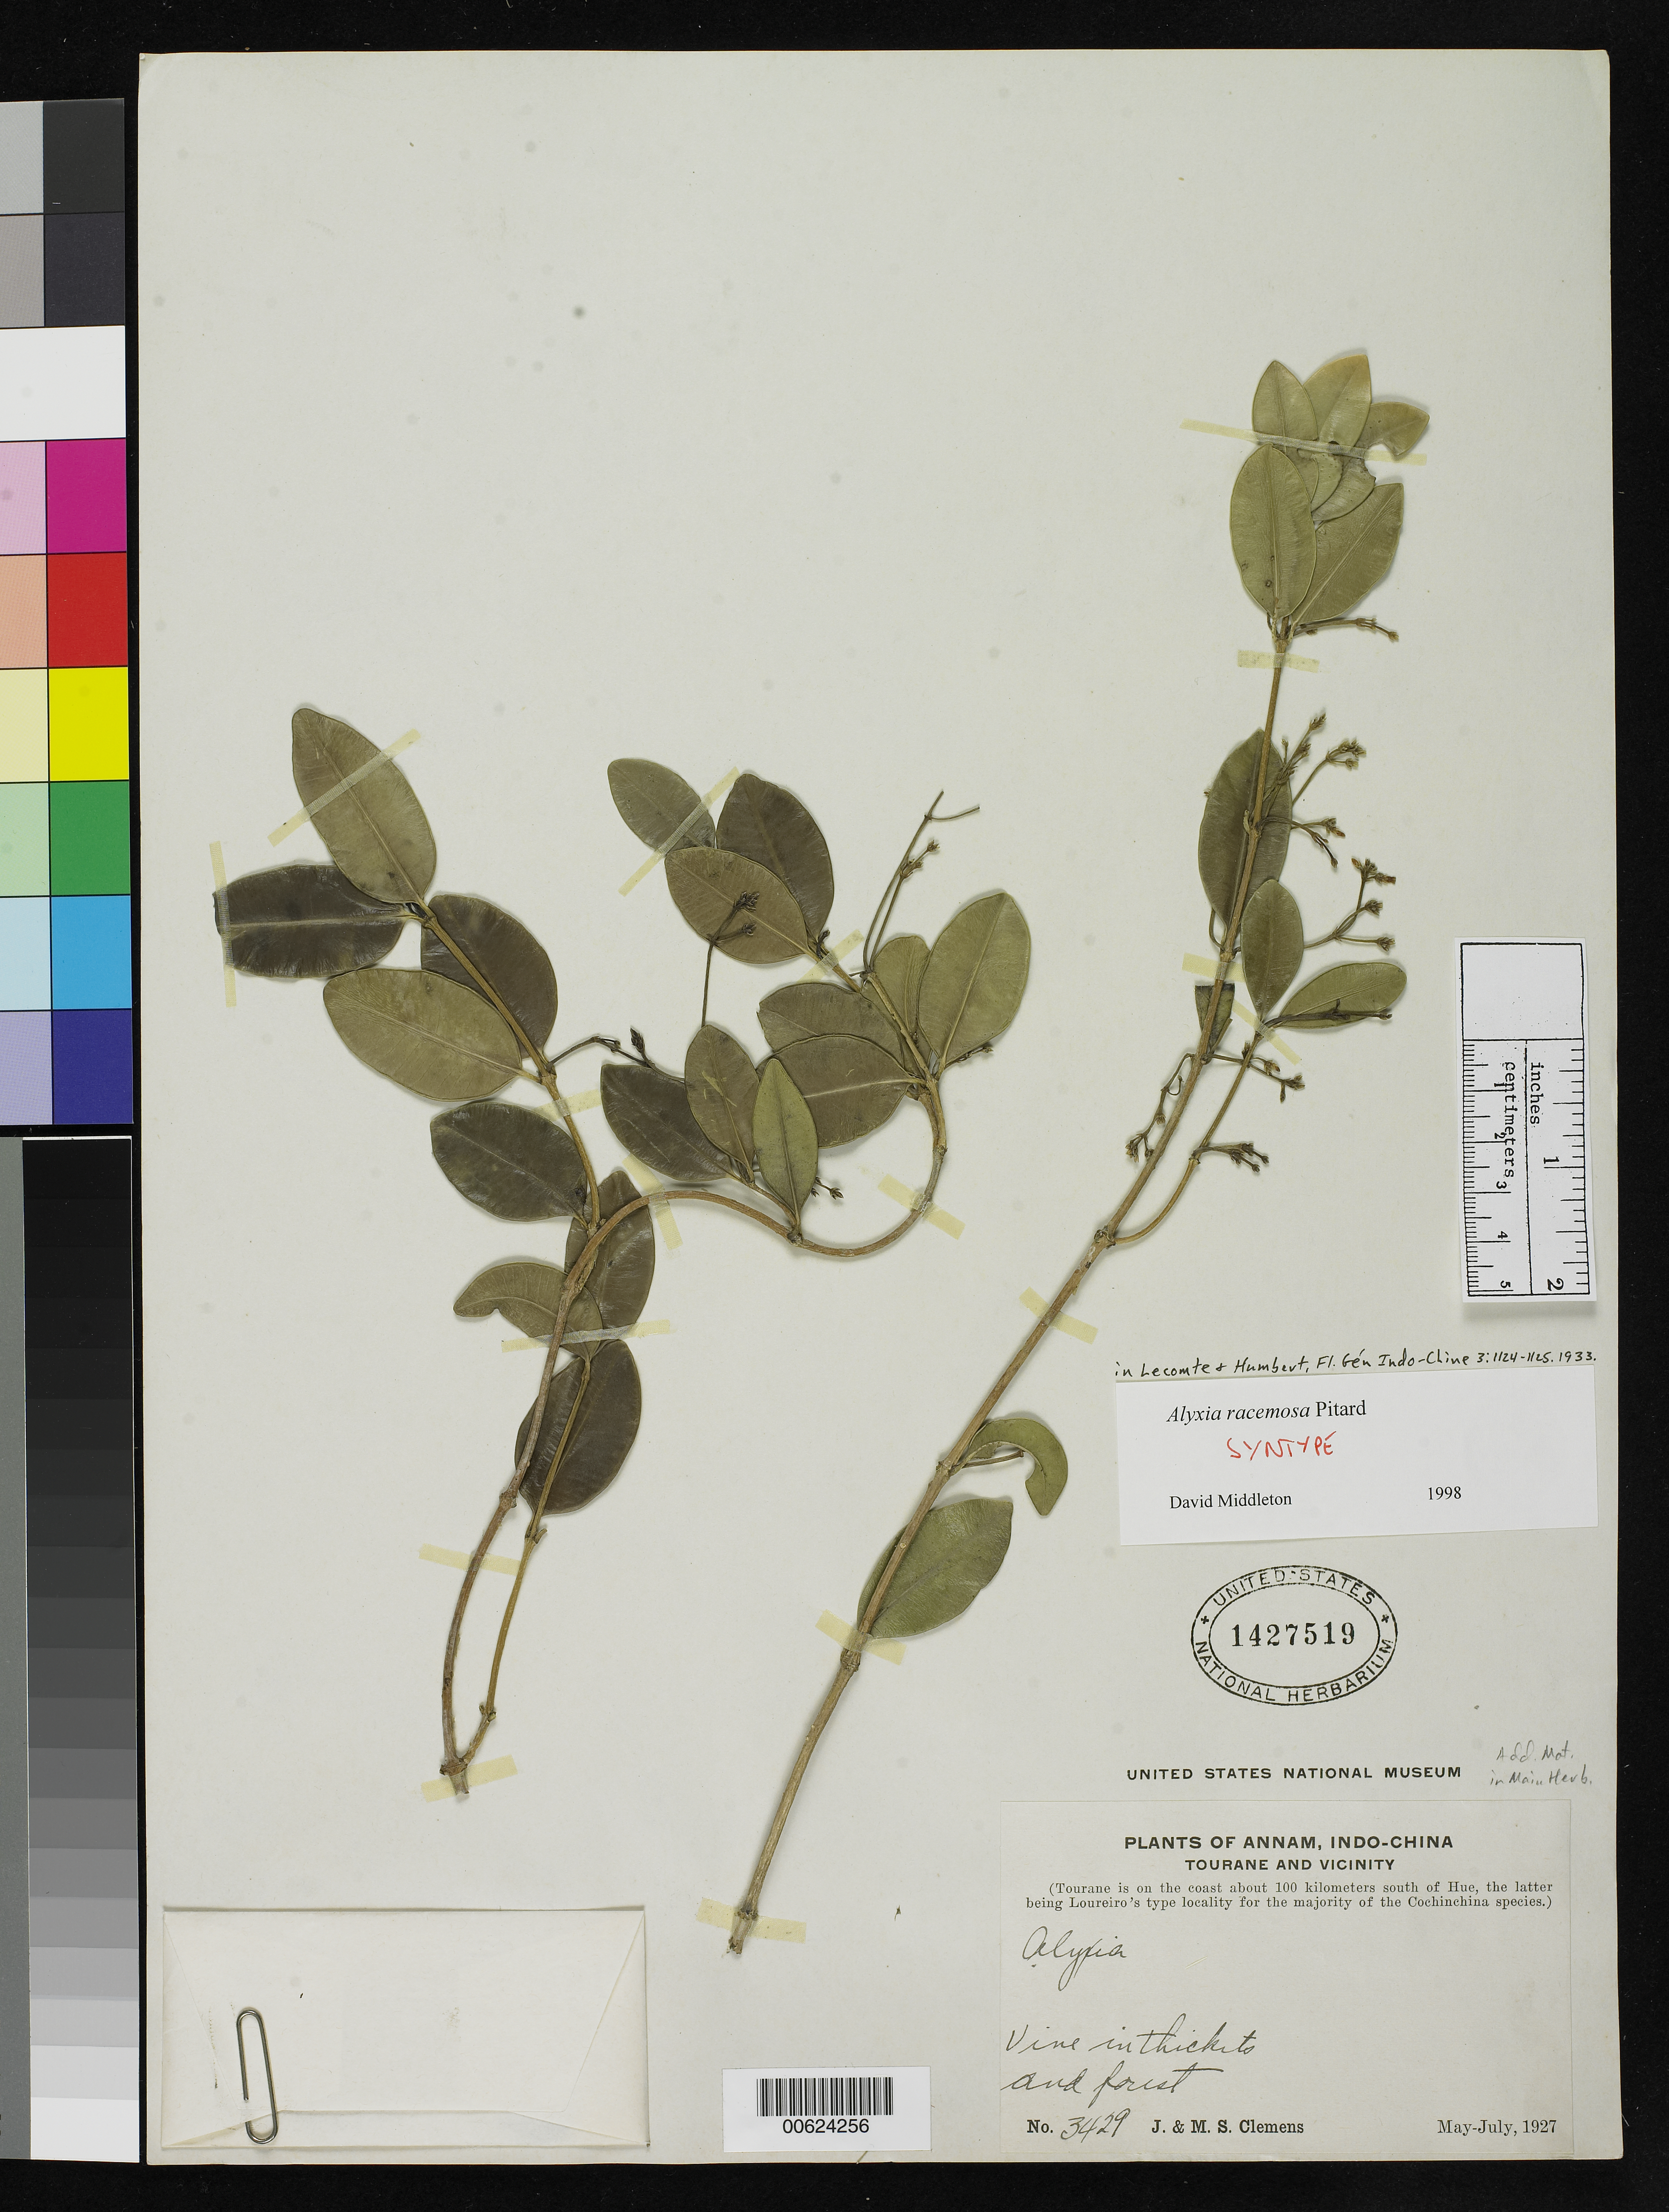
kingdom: Plantae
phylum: Tracheophyta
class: Magnoliopsida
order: Gentianales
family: Apocynaceae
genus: Alyxia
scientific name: Alyxia racemosa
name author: Pit.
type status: Syntype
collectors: J. Clemens & M. S. Clemens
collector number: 3429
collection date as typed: May 1927 to -- Jul 1927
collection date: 1927-05/1927-07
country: Vietnam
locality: Annam, Tourane 100 km S of Hue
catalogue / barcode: US 1427519